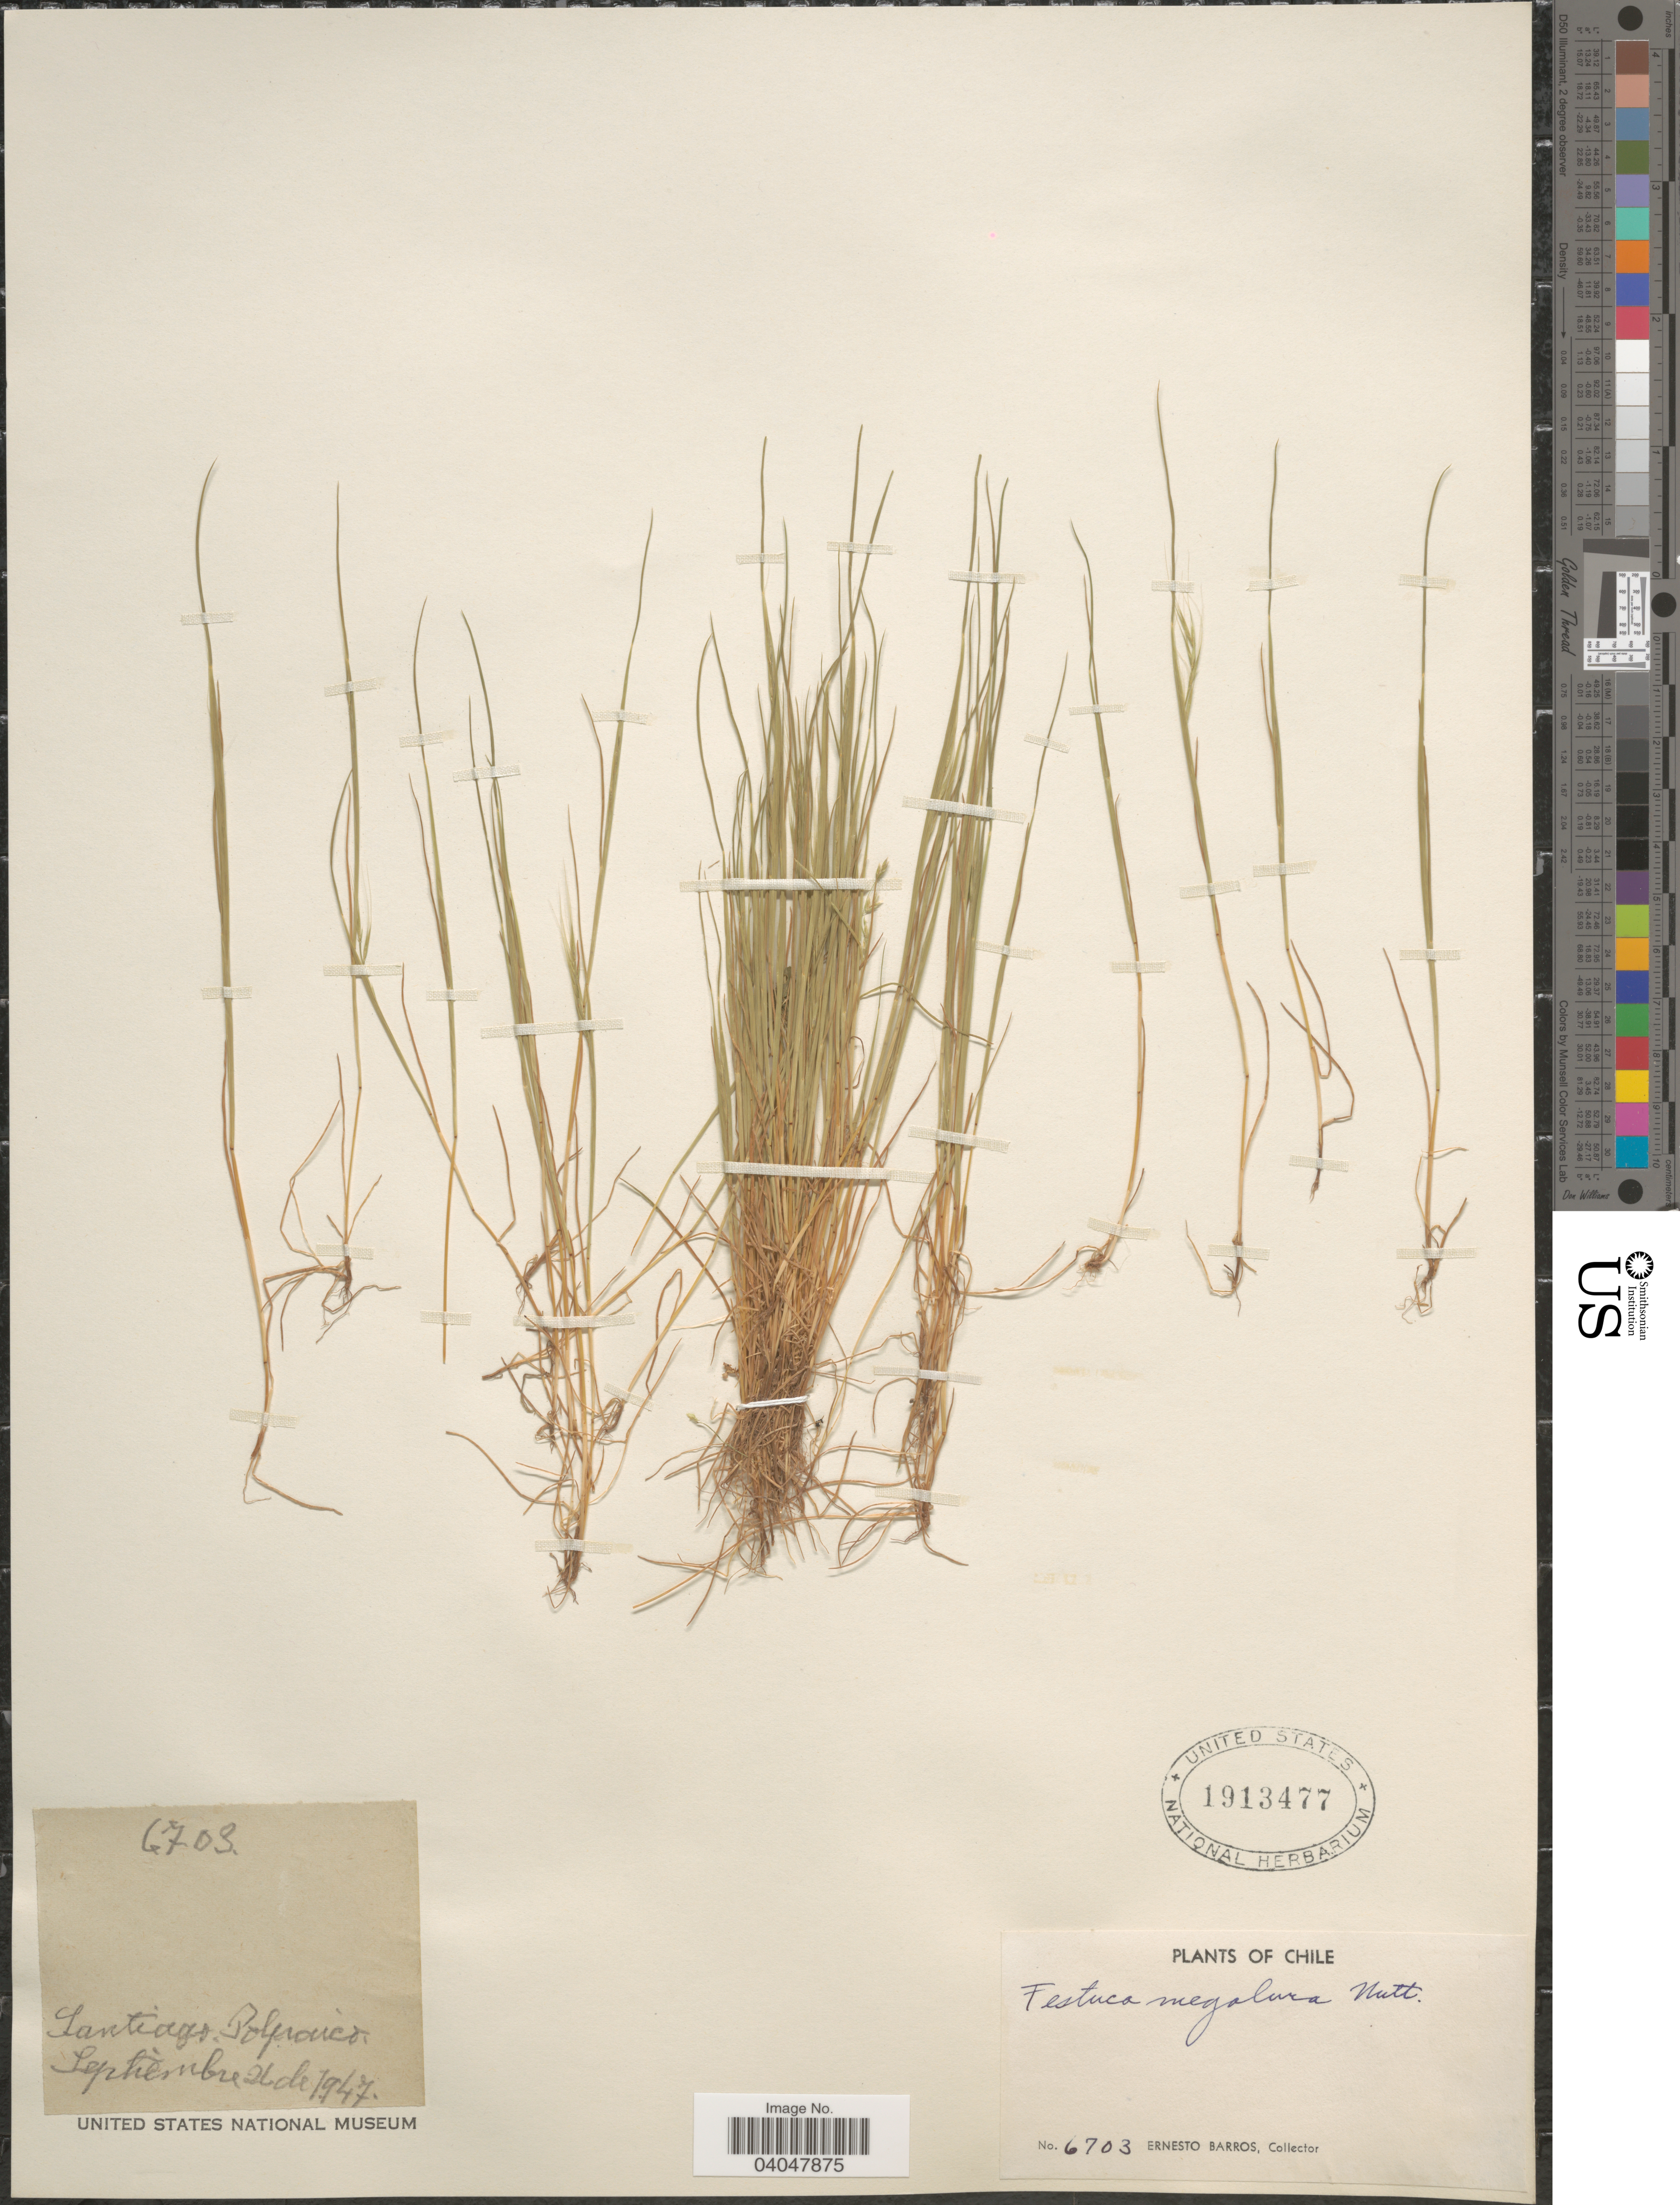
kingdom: Plantae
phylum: Tracheophyta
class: Liliopsida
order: Poales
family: Poaceae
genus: Festuca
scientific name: Festuca megalura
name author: Nutt.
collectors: E. Barros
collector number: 6703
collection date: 1947-09-26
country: Chile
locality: Santiago. Polpaico.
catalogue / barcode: US 1913477